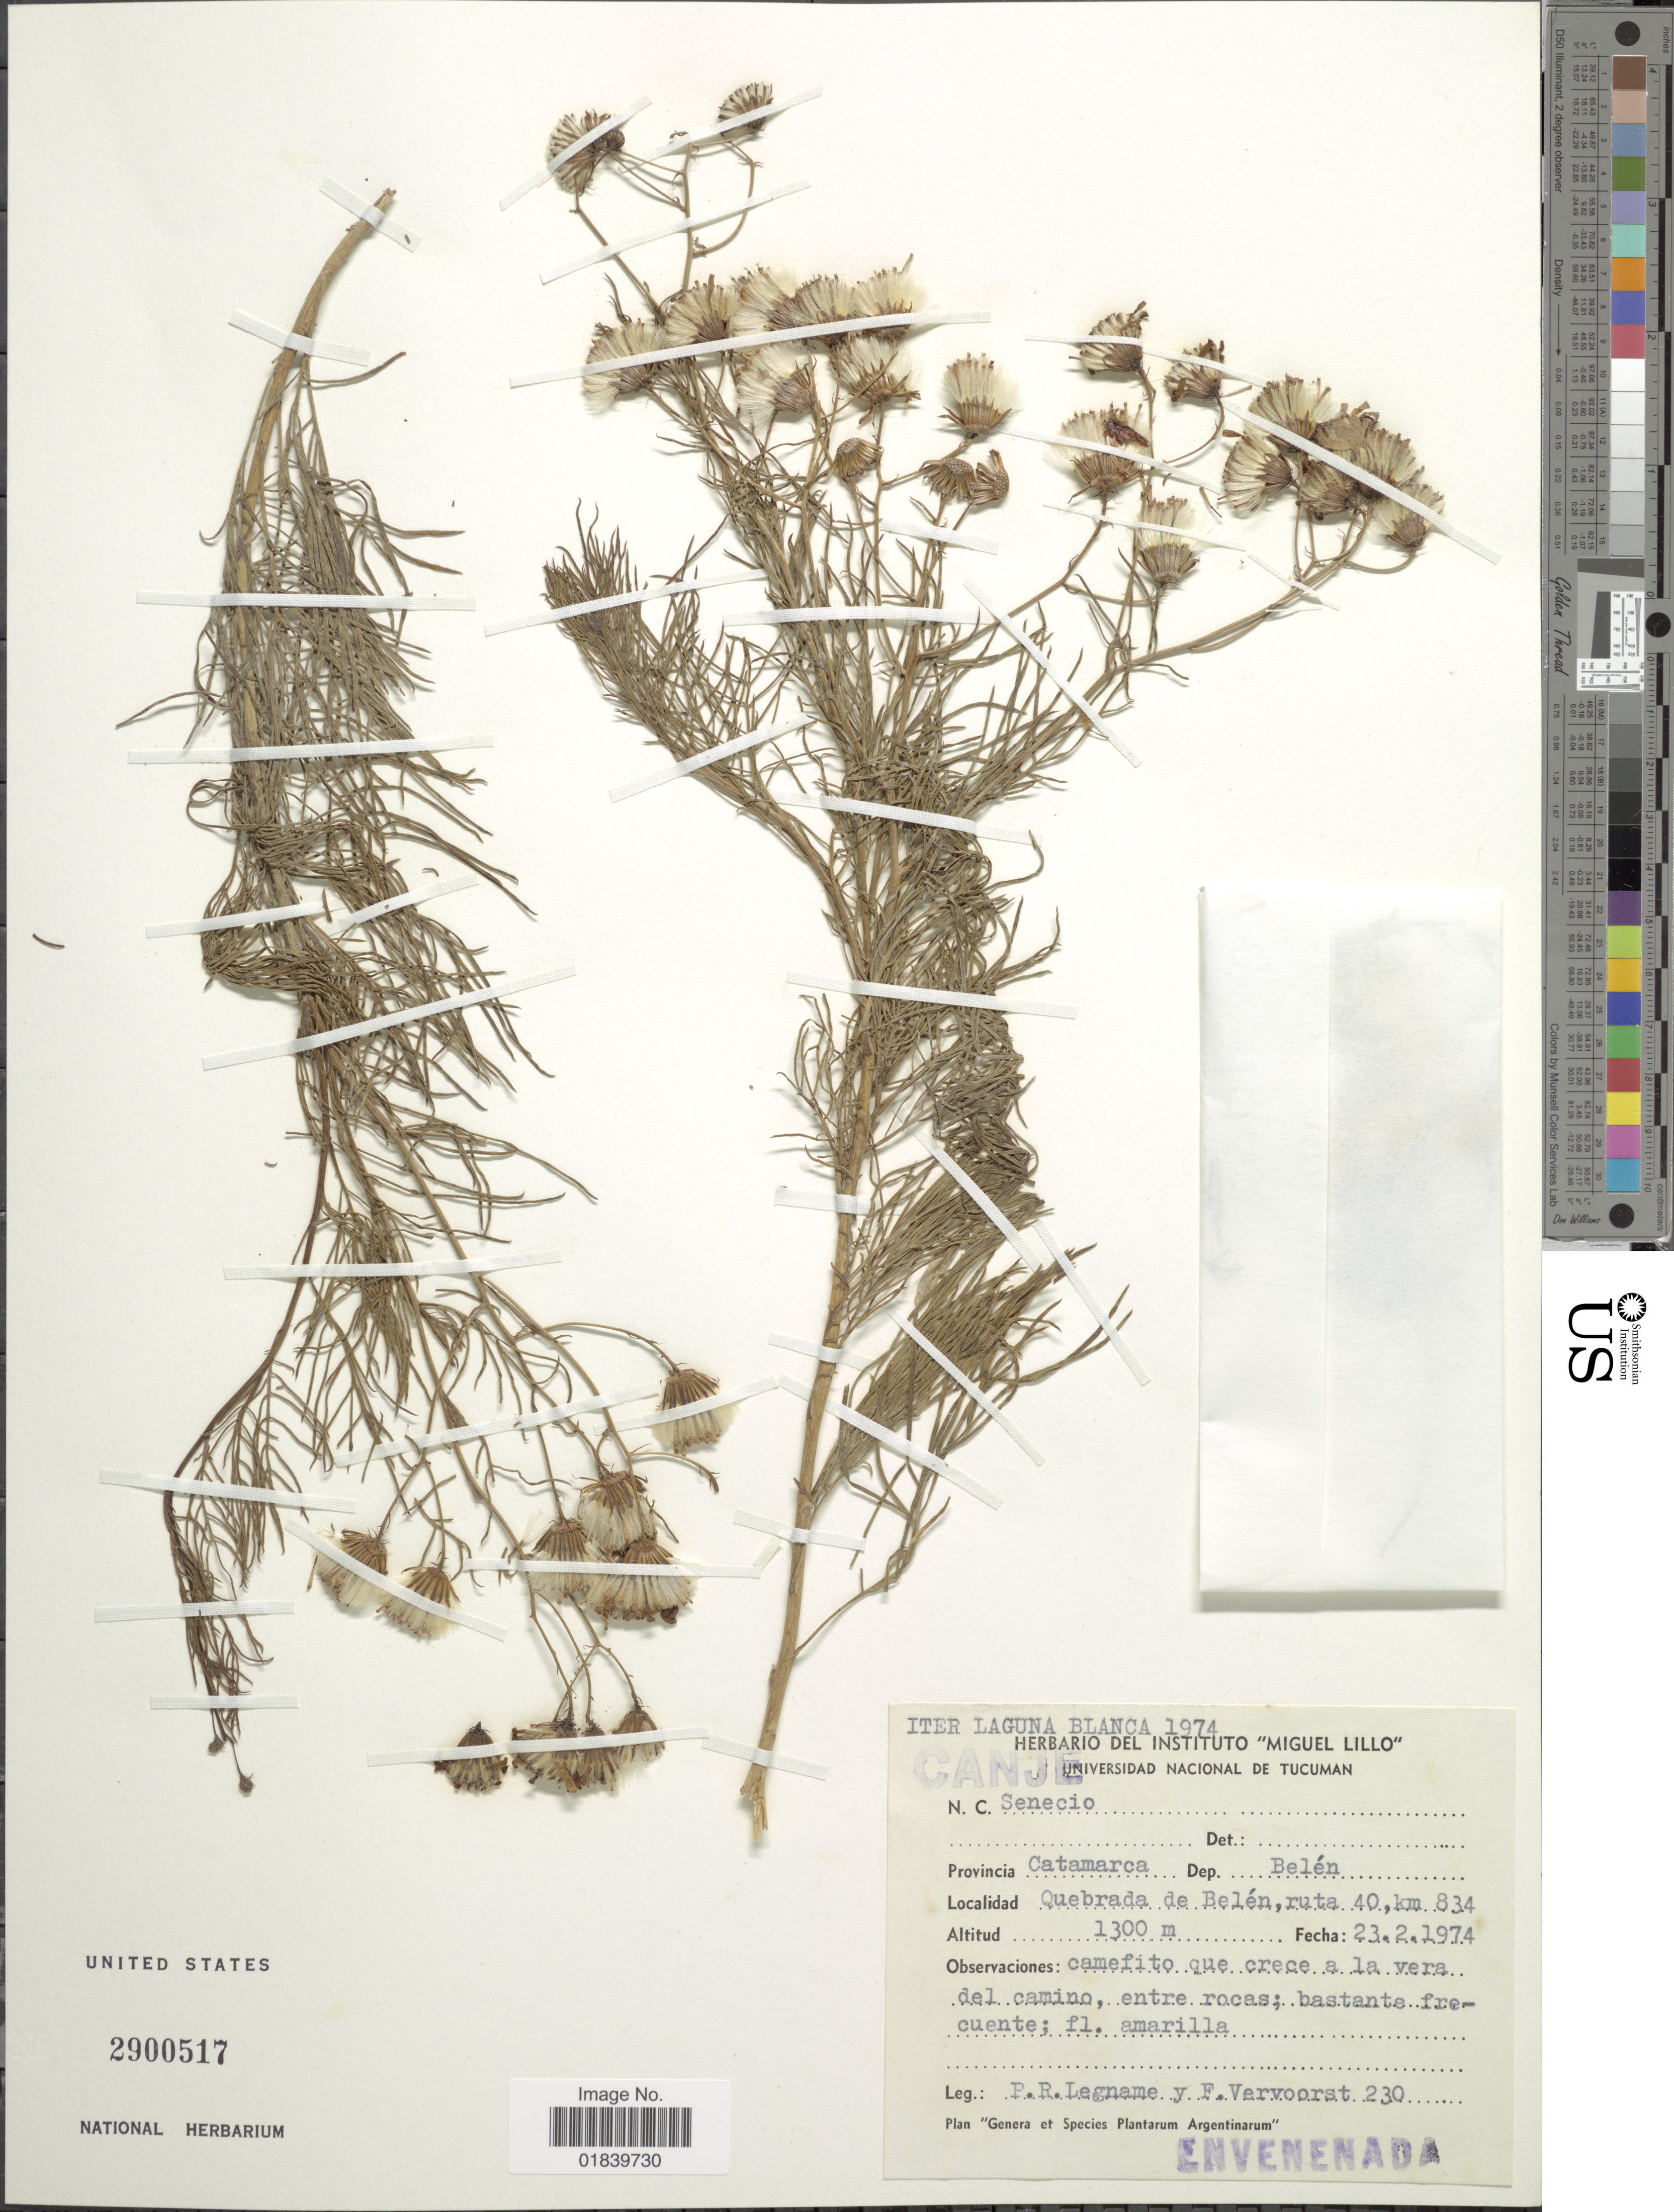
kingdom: Plantae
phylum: Tracheophyta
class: Magnoliopsida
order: Asterales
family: Asteraceae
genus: Senecio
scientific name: Senecio sp.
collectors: P. R. Legname & F. Vervoorst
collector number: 230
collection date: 1974-02-23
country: Argentina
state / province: Catamarca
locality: Provincia Catamarca, Dep. Belen. Quebrada de Belen, ruta 40 km 834.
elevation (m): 1300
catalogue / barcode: US 2900517